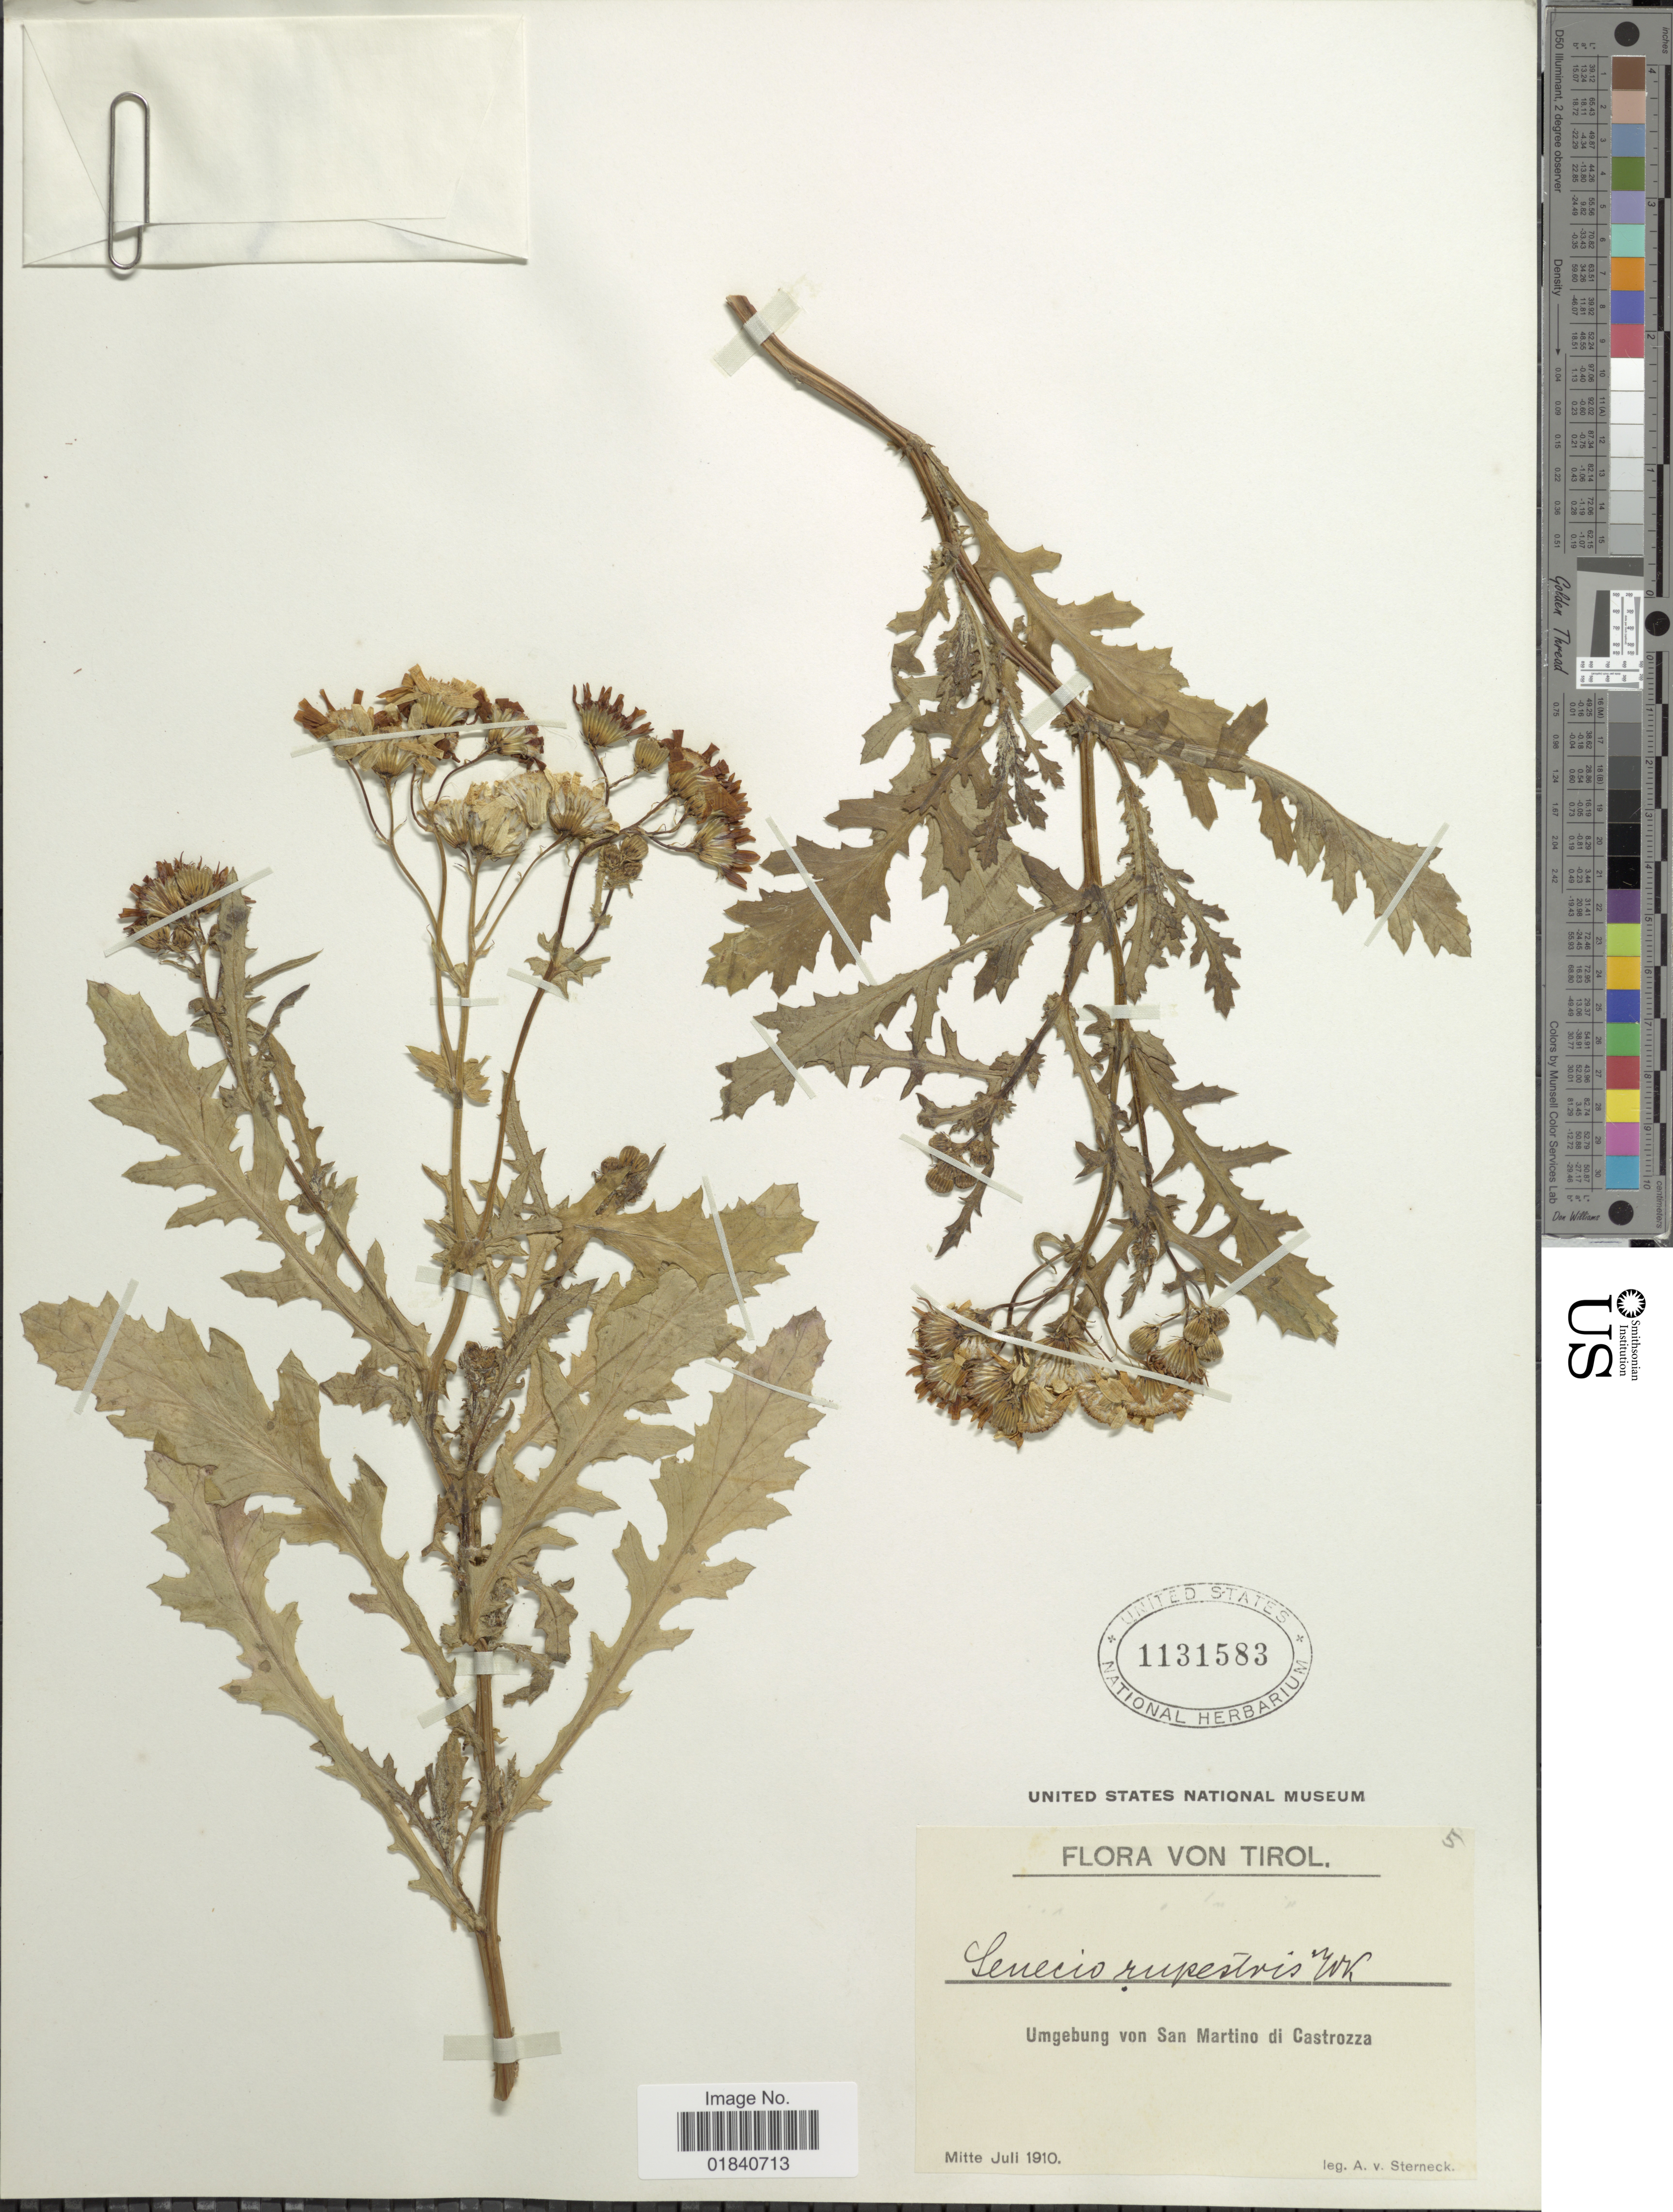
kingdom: Plantae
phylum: Tracheophyta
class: Magnoliopsida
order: Asterales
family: Asteraceae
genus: Senecio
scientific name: Senecio squalidus subsp. rupestris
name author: (Waldst. & Kit.) Greuter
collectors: A. Sterneck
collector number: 5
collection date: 1910-07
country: Austria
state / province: Tirol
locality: Umgebung von San Martino di Castrozza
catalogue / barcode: US 1131583